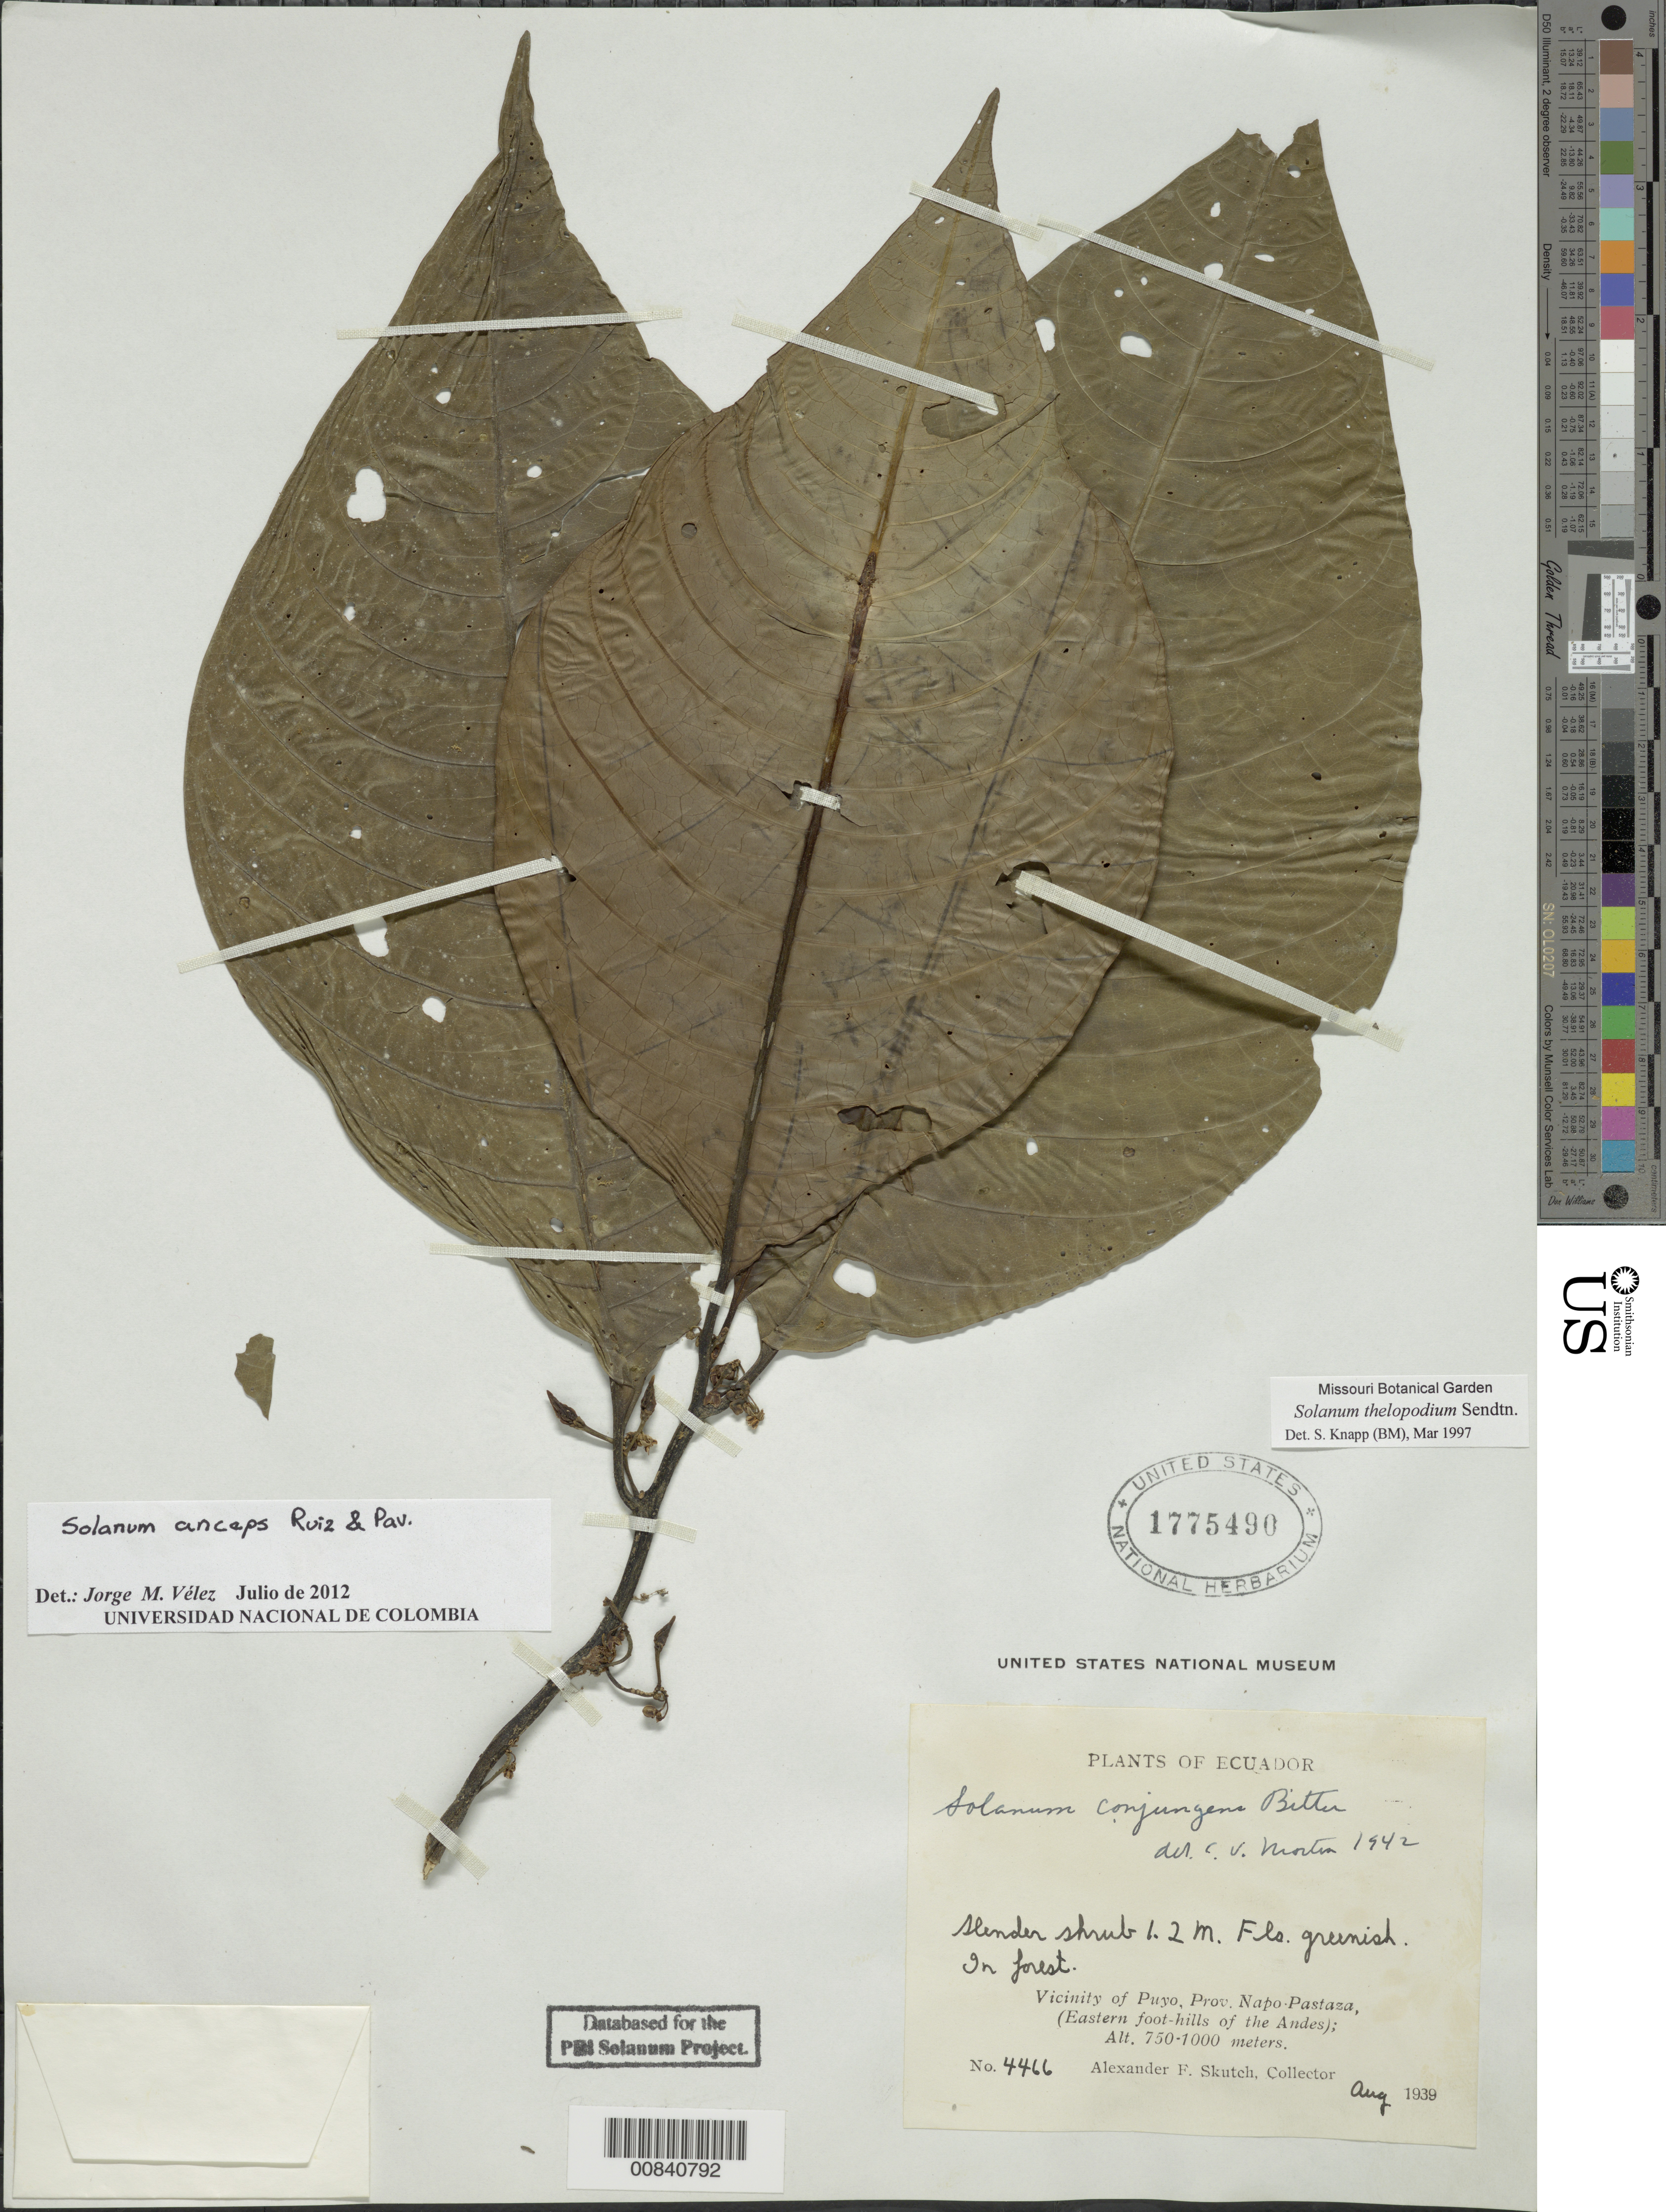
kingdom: Plantae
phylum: Tracheophyta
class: Magnoliopsida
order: Solanales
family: Solanaceae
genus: Solanum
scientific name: Solanum thelopodium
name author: Sendtn.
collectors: A. F. Skutch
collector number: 4466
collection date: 1939-08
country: Ecuador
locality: Vicinity of Puyo, Prov. Napo-Pastaza, (Eastern foot-hills of the Andes).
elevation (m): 750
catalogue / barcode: US 1775490